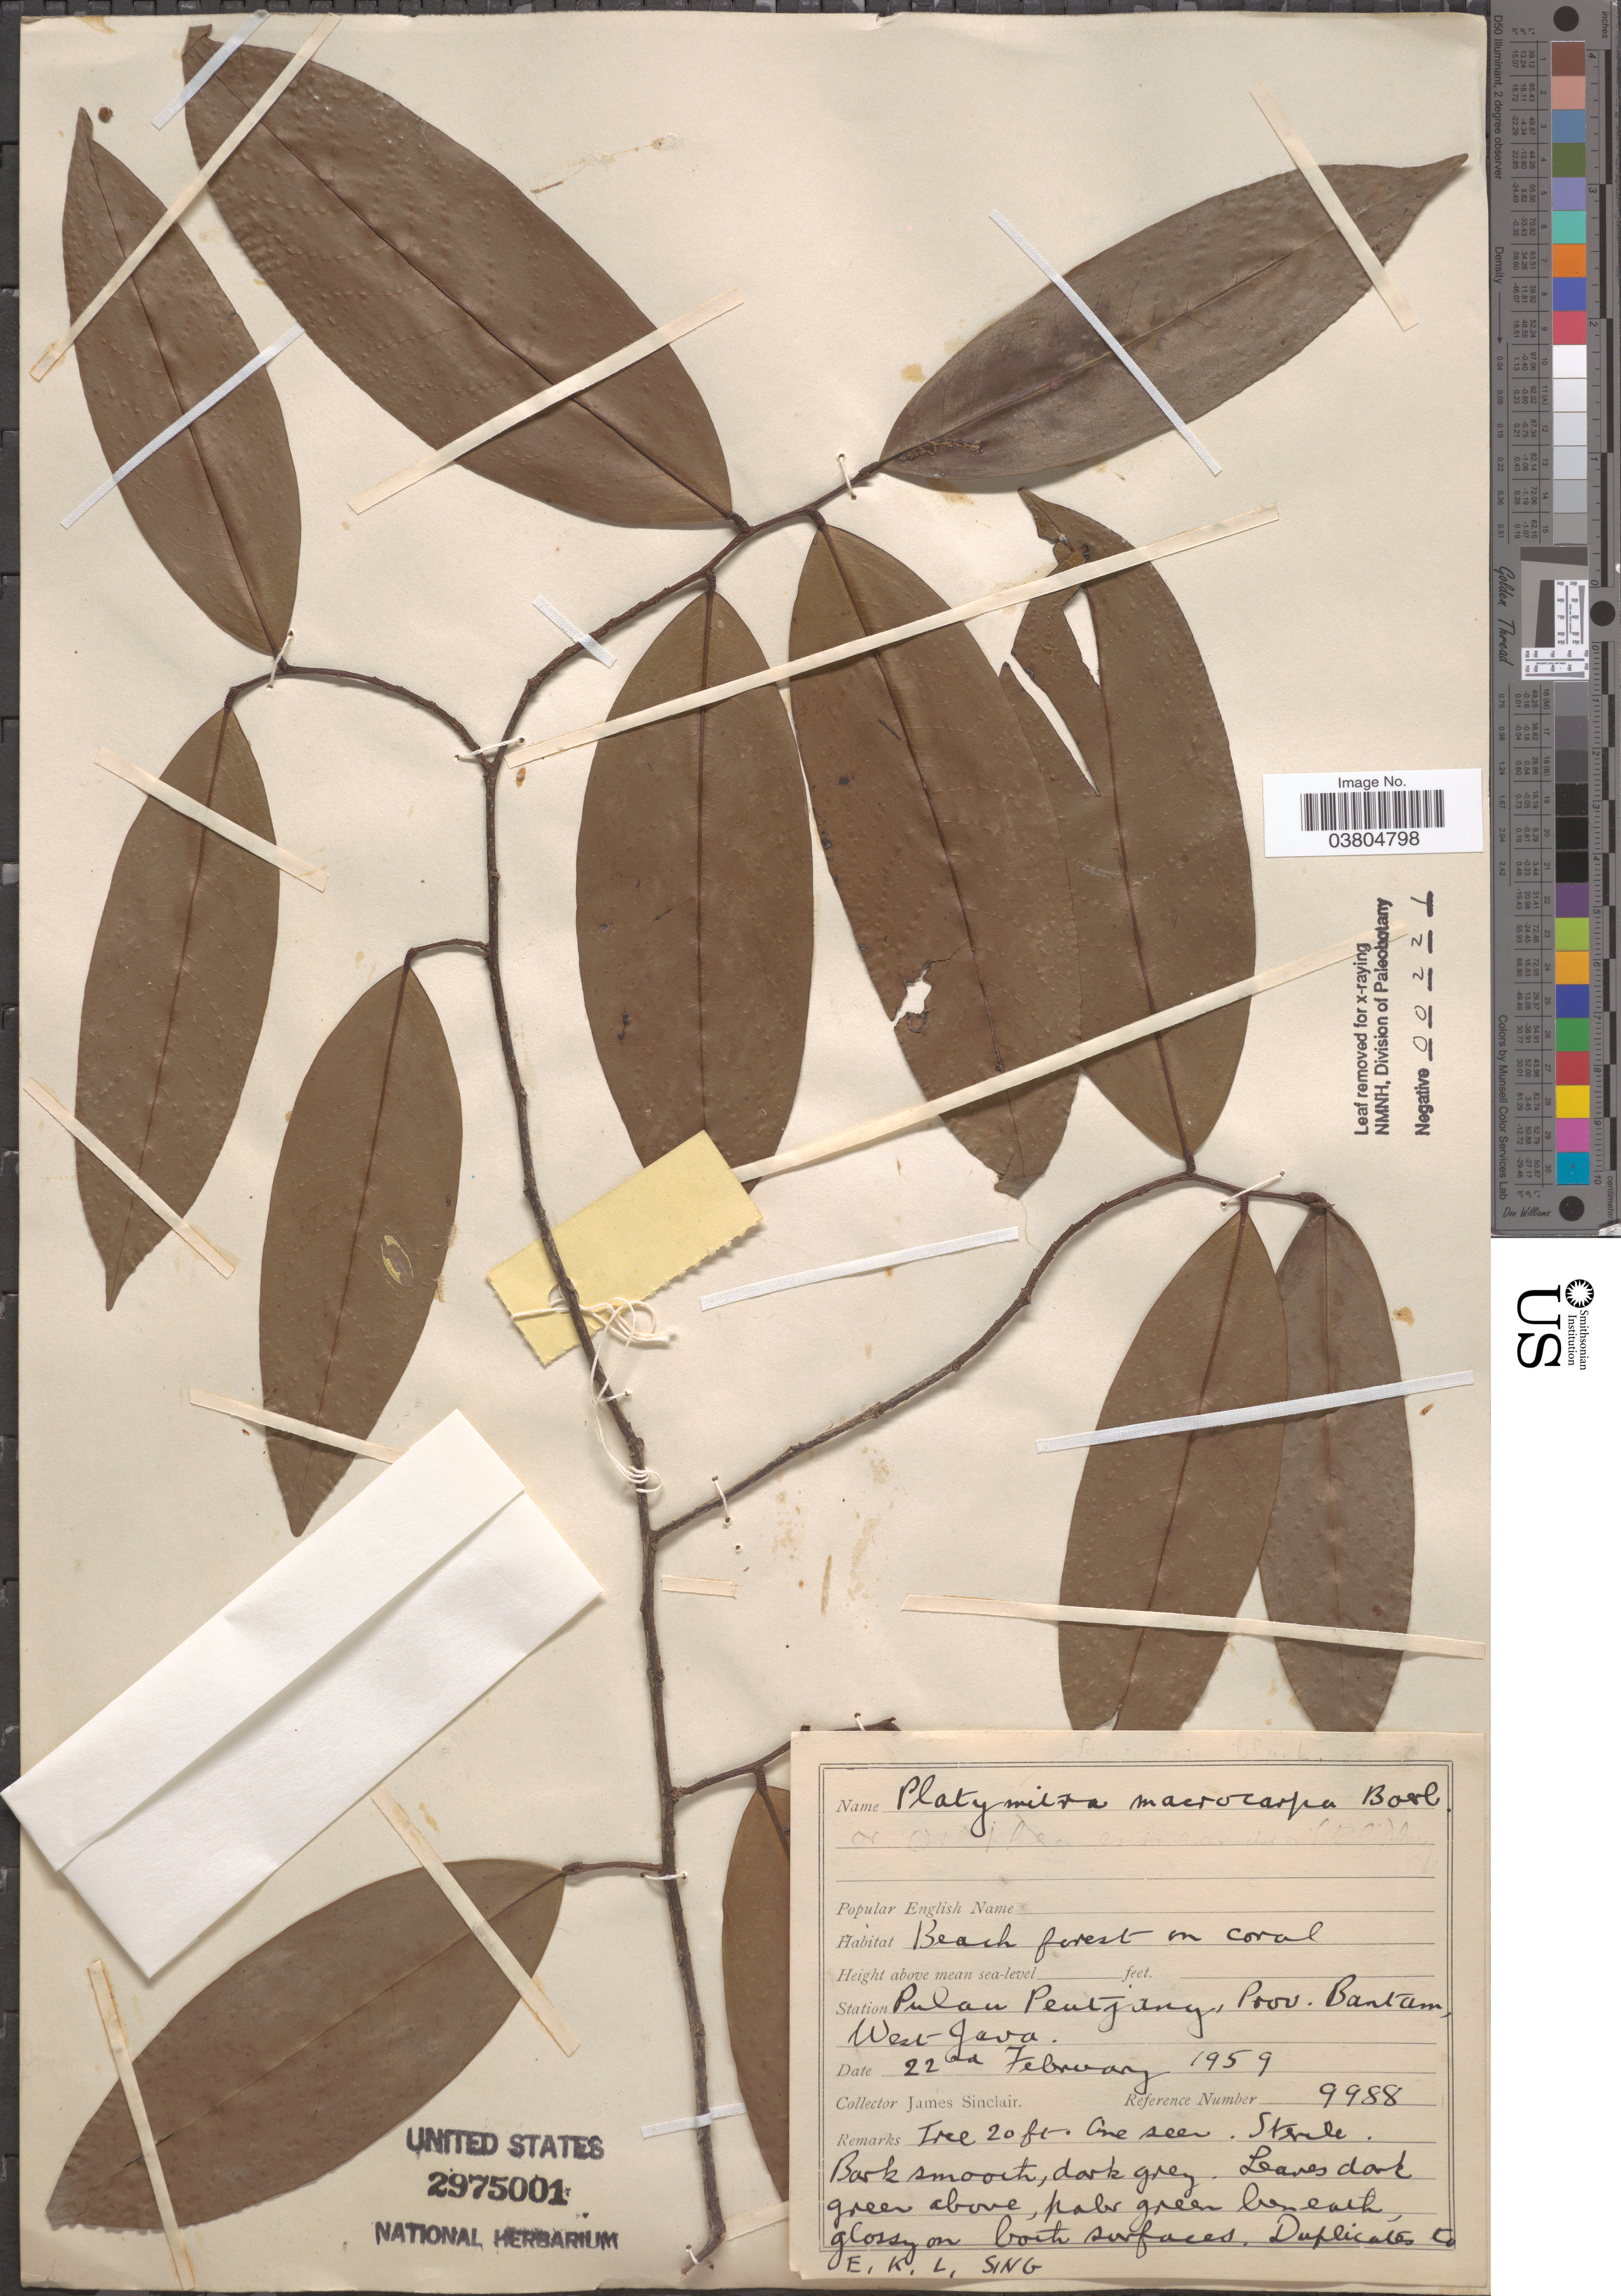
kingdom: Plantae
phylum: Tracheophyta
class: Magnoliopsida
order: Magnoliales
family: Annonaceae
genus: Platymitra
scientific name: Platymitra sp.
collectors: J. Sinclair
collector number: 9988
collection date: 1959-02-22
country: Indonesia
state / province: Java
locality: Station Pulau Pentjang, Prov. Bantam, West Java.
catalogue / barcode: US 2975001